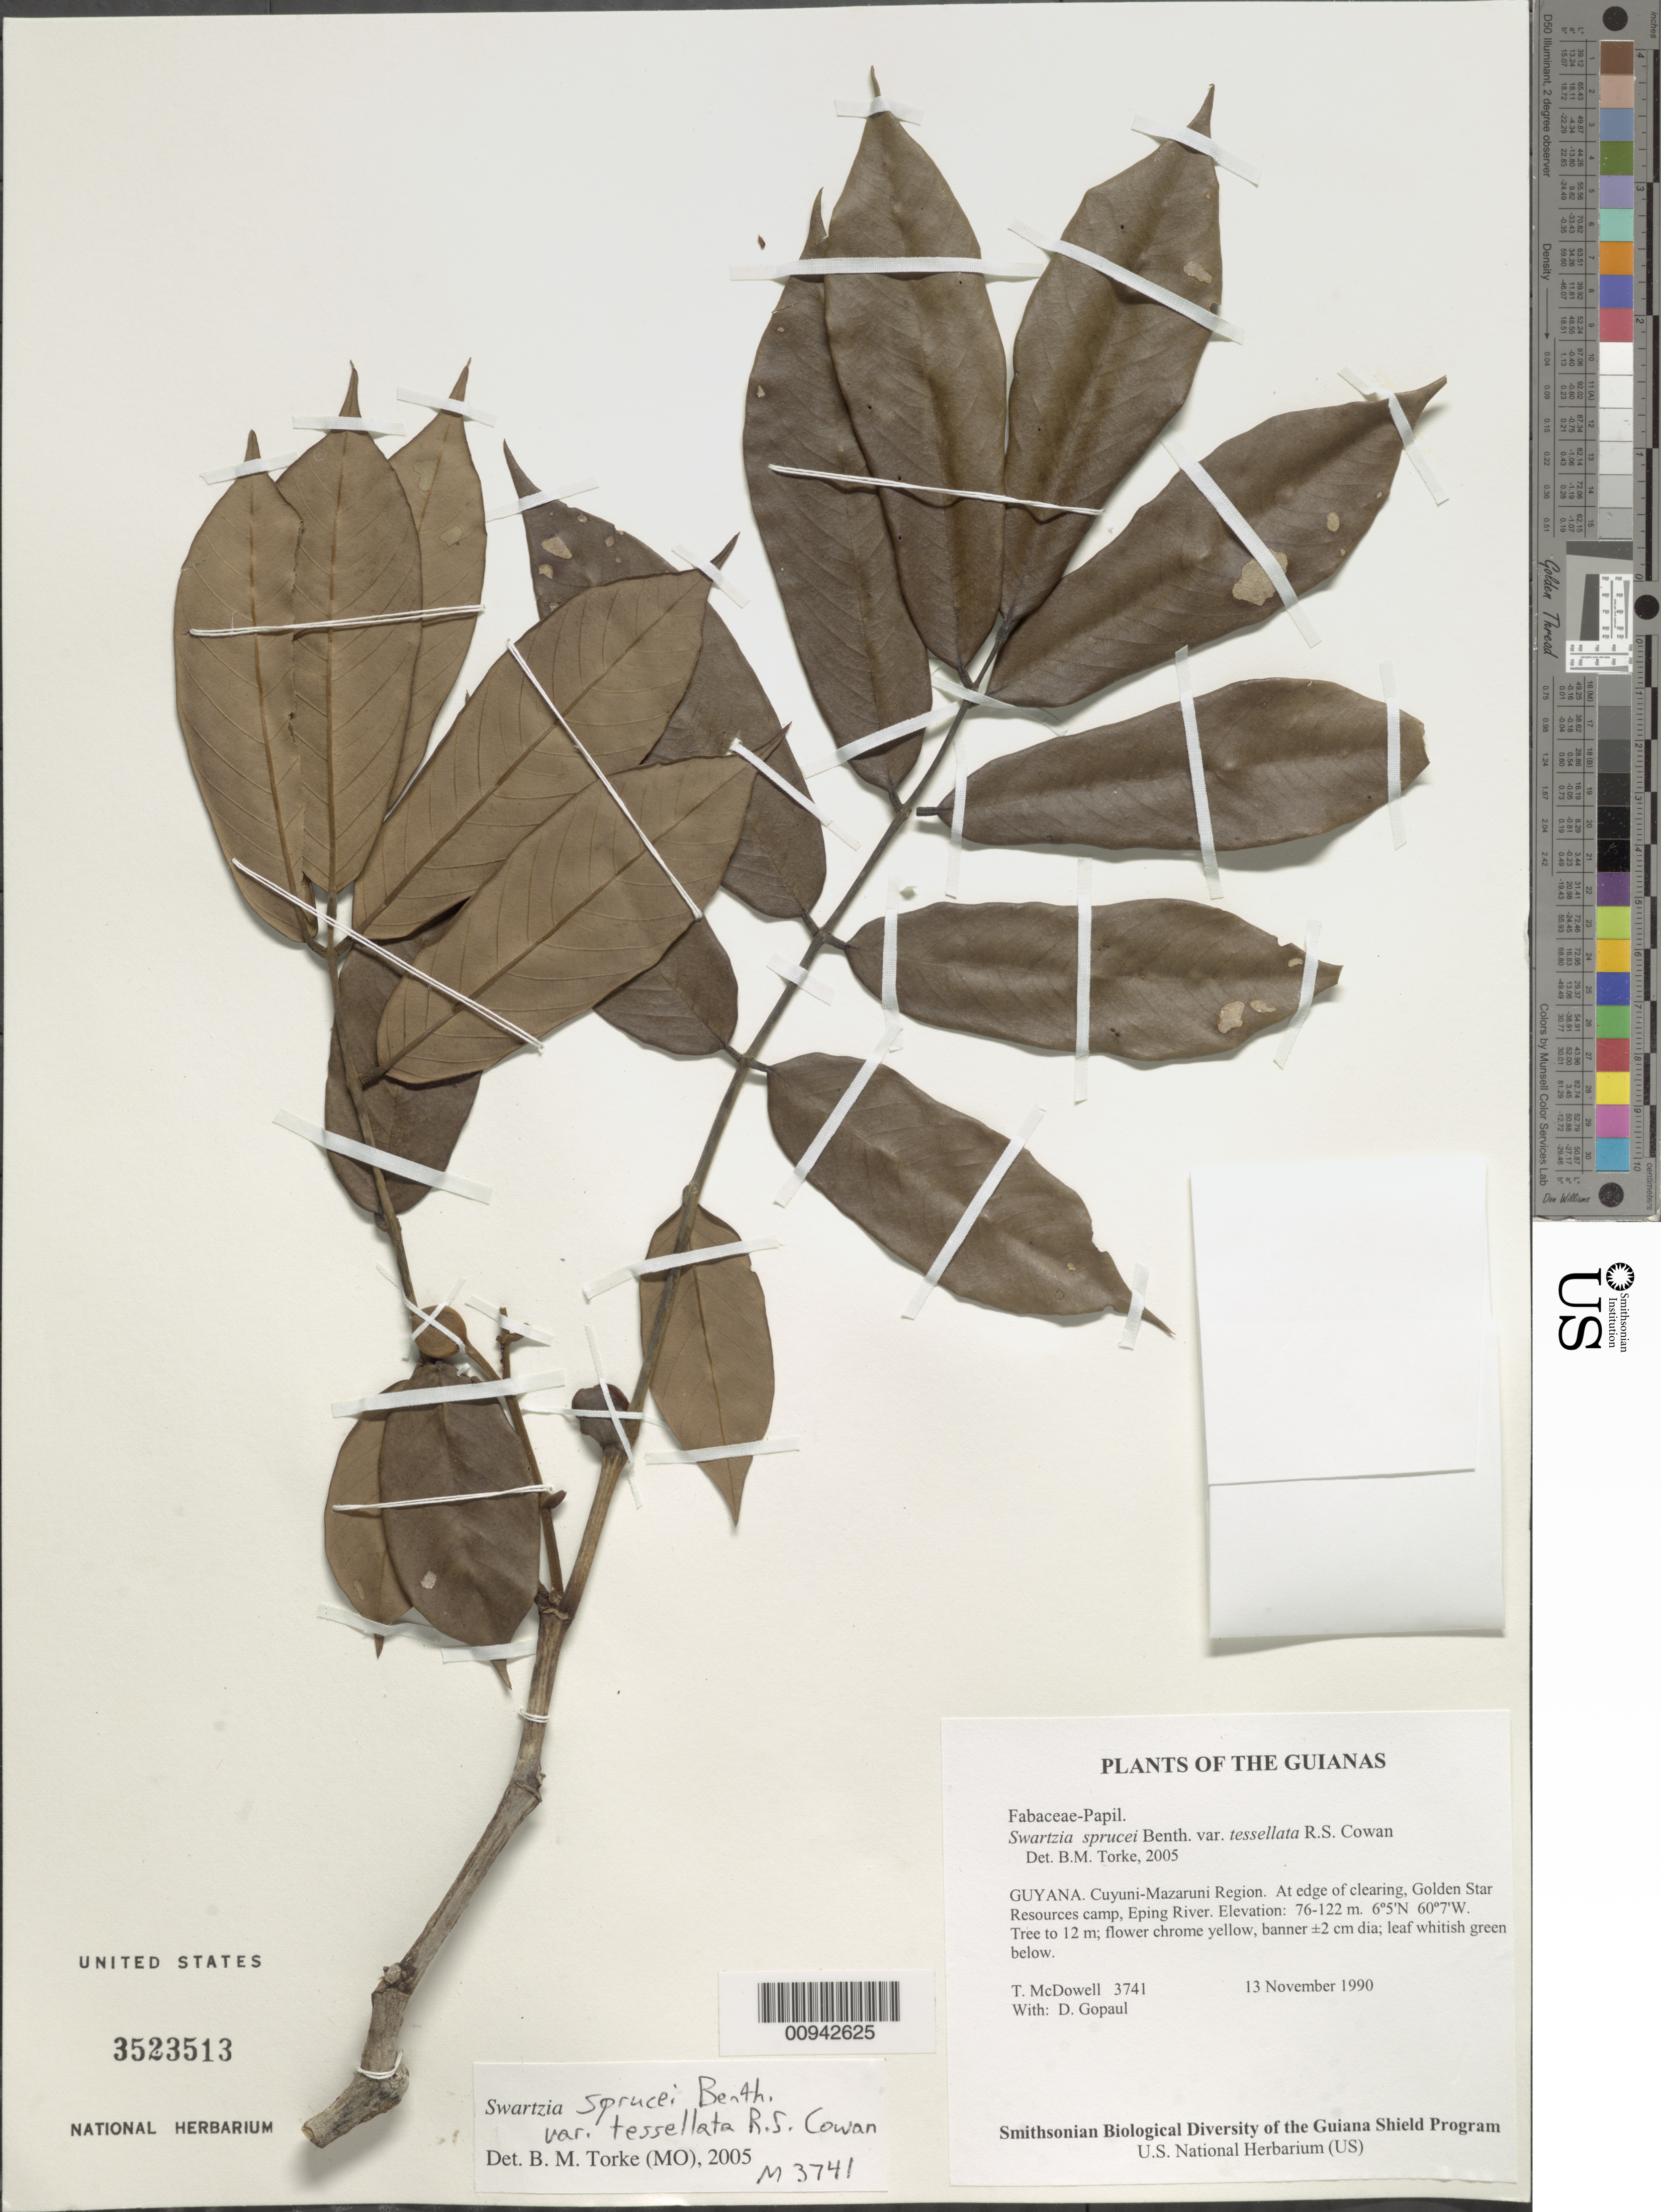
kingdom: Plantae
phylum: Tracheophyta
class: Magnoliopsida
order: Fabales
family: Fabaceae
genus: Swartzia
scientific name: Swartzia sprucei var. tessellata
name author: R.S. Cowan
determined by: Torke, B. M., (MO)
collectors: T. McDowell & D. Gopaul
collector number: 3741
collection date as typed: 13 November 1990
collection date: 1990-11-13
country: Guyana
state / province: Cuyuni-Mazaruni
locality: At edge of clearing, Golden Star Resources camp, Eping River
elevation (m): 76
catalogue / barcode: US 3523513